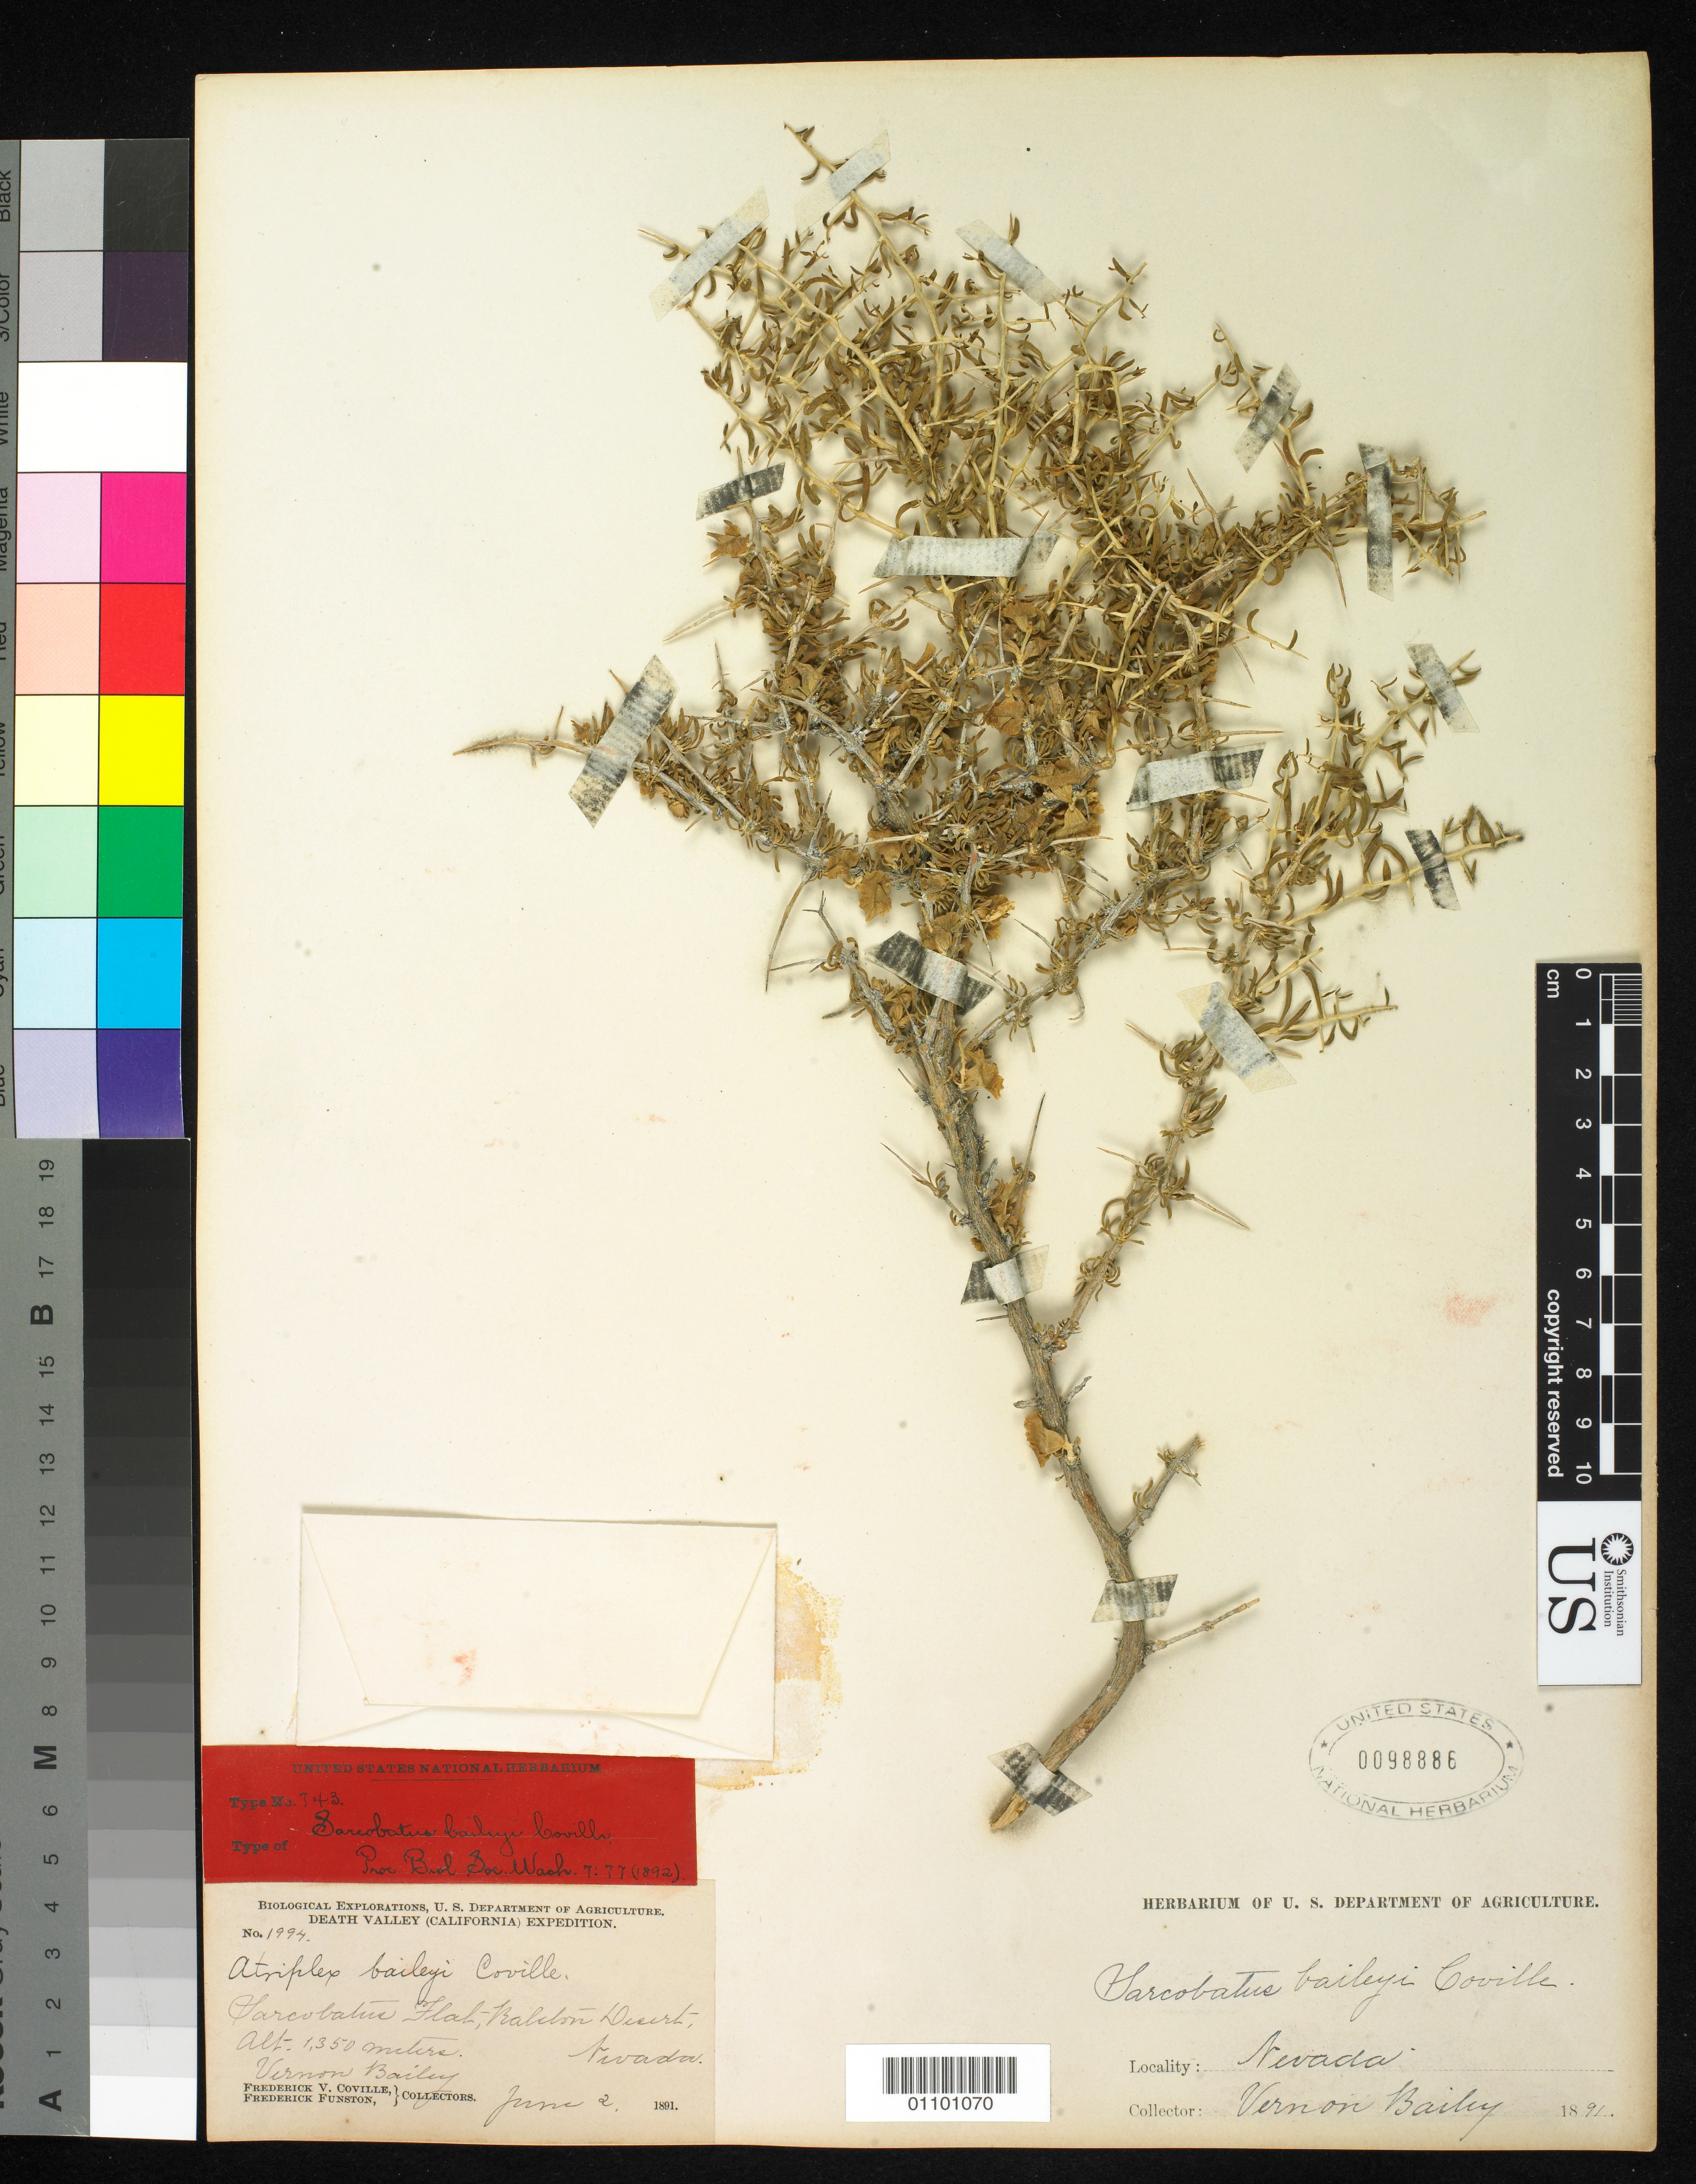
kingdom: Plantae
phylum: Tracheophyta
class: Magnoliopsida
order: Caryophyllales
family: Sarcobataceae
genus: Sarcobatus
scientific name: Sarcobatus baileyi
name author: Coville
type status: Isotype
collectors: V. O. Bailey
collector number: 1994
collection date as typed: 02 Jun 1891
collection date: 1891-06-02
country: United States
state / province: Nevada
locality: Valley, SE of Gold Mountain.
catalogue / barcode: US 98886